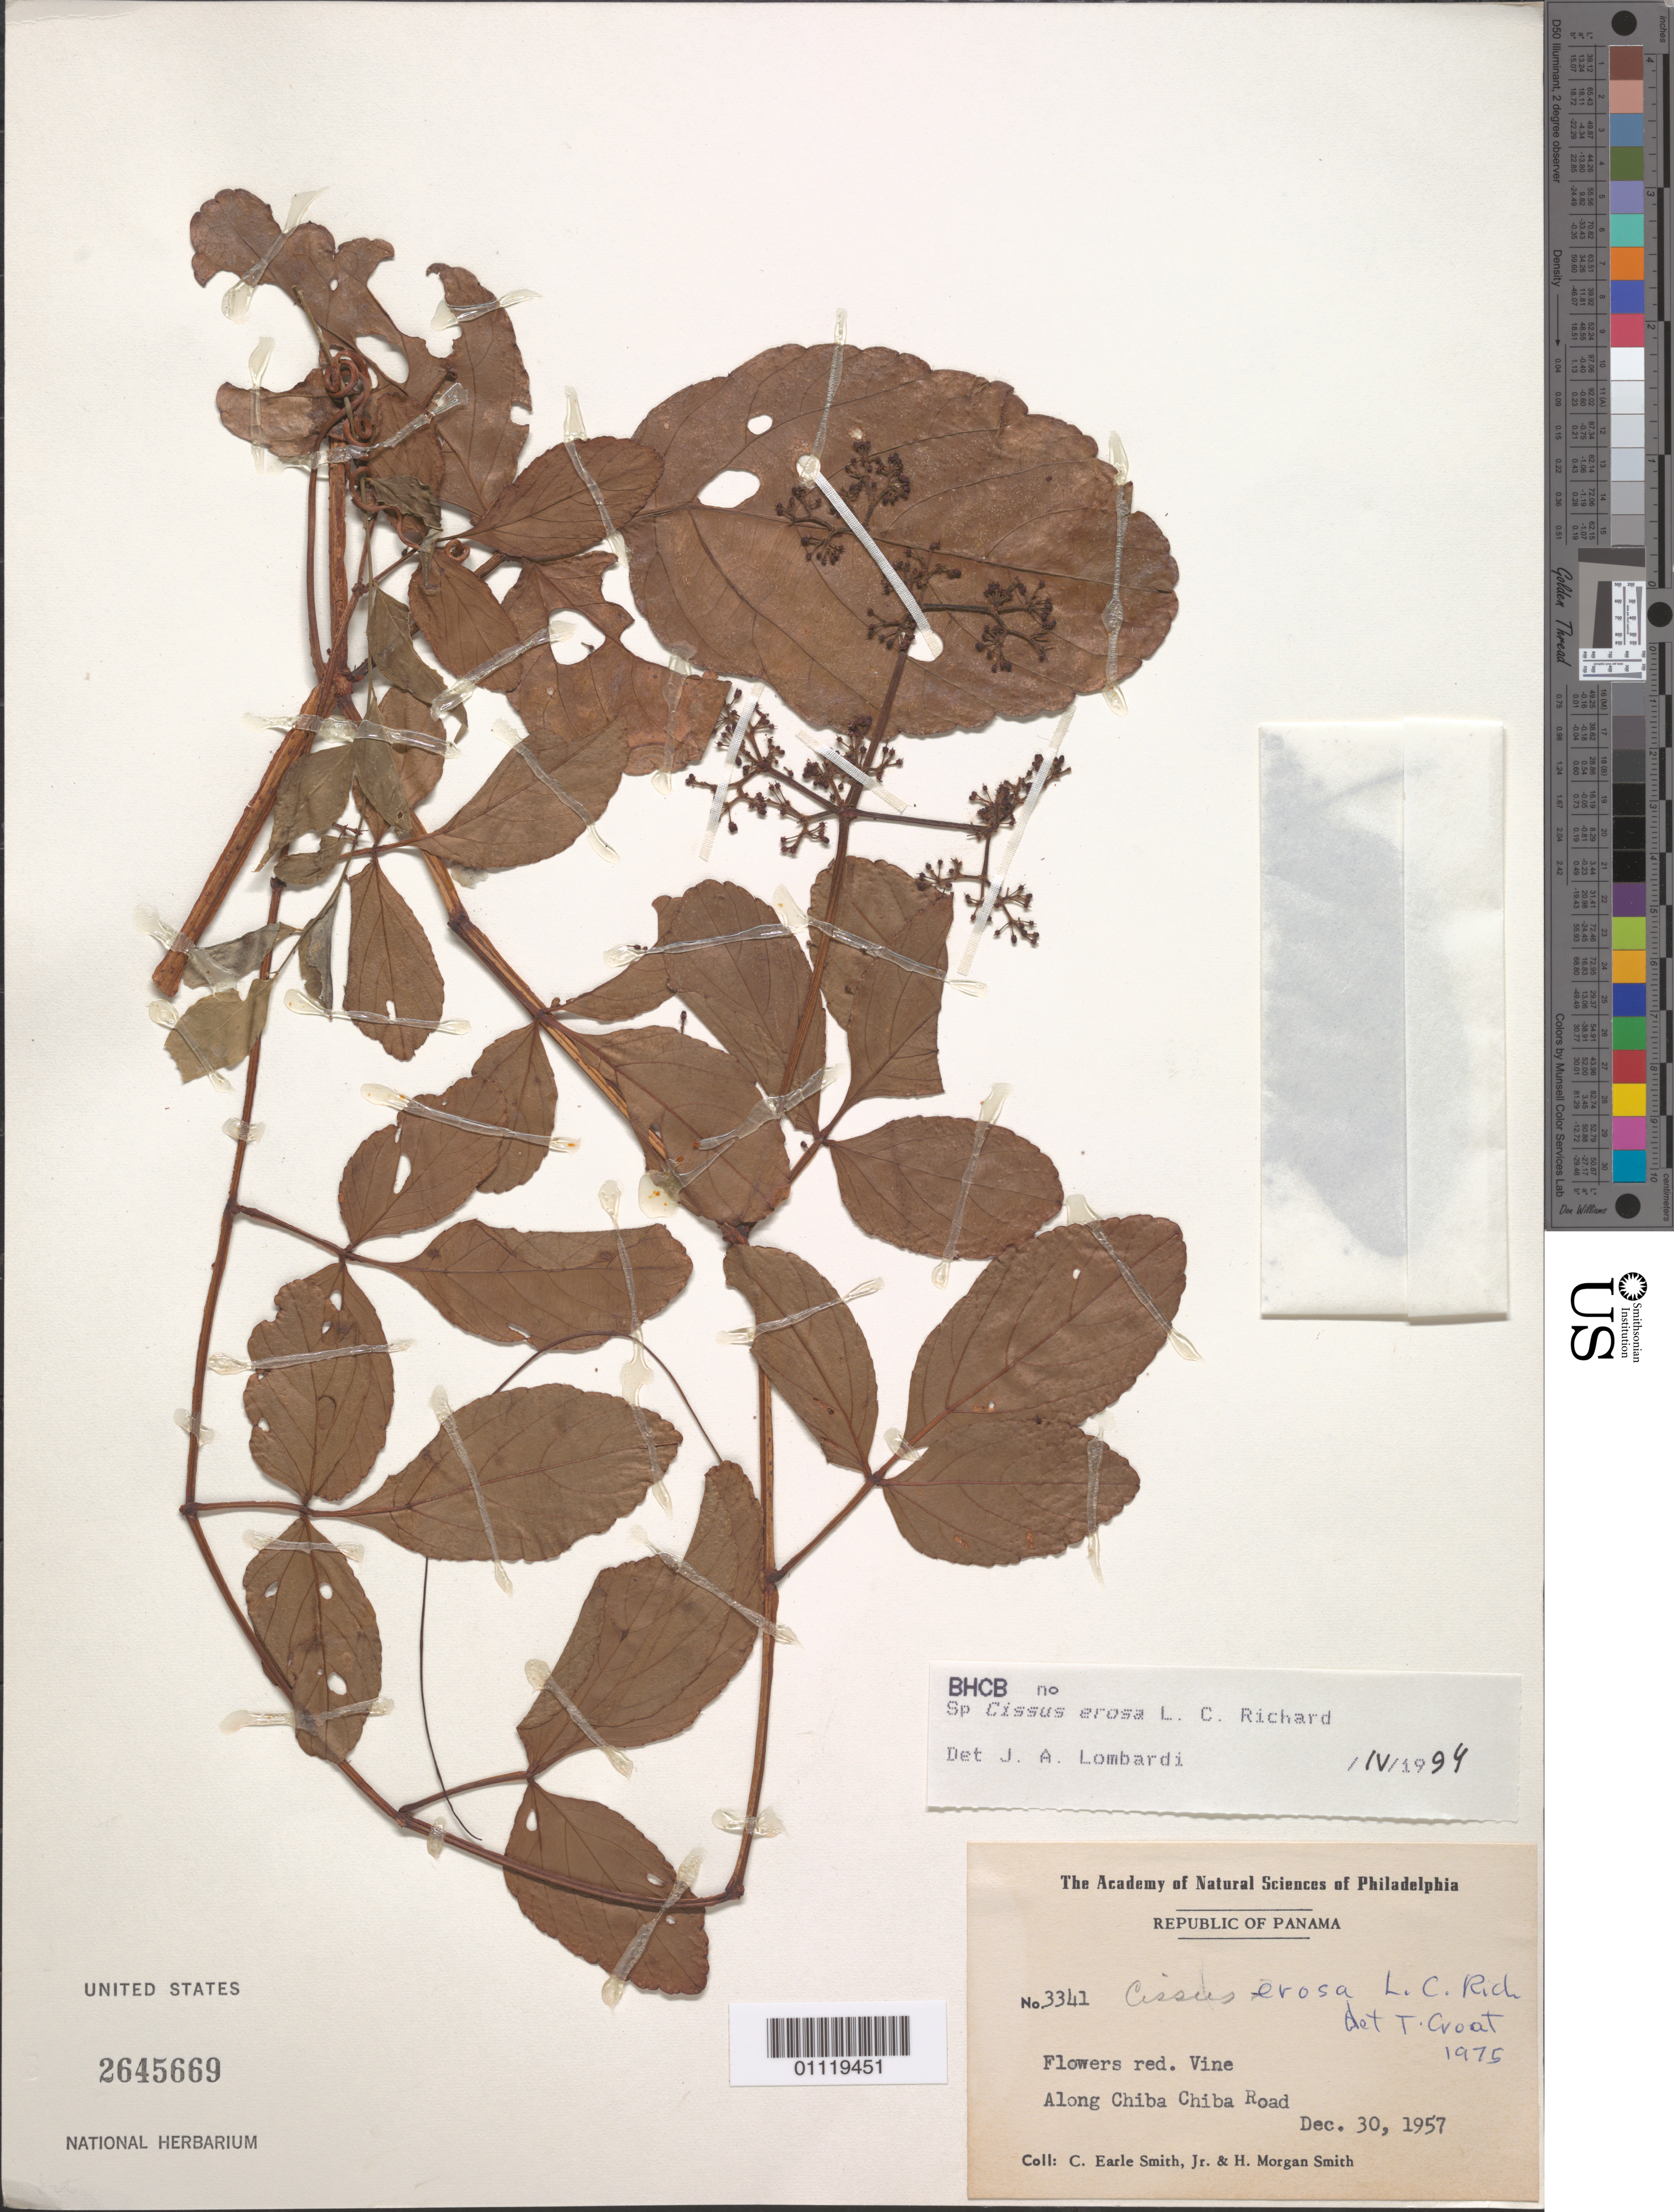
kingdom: Plantae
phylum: Tracheophyta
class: Magnoliopsida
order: Vitales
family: Vitaceae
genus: Cissus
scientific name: Cissus erosa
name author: Rich.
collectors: C. E. Smith Jr. & H. M. Smith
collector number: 3341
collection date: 1957-12-30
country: Panama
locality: Along Chiba Chiba Road.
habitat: Vine.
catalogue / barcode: US 2645669